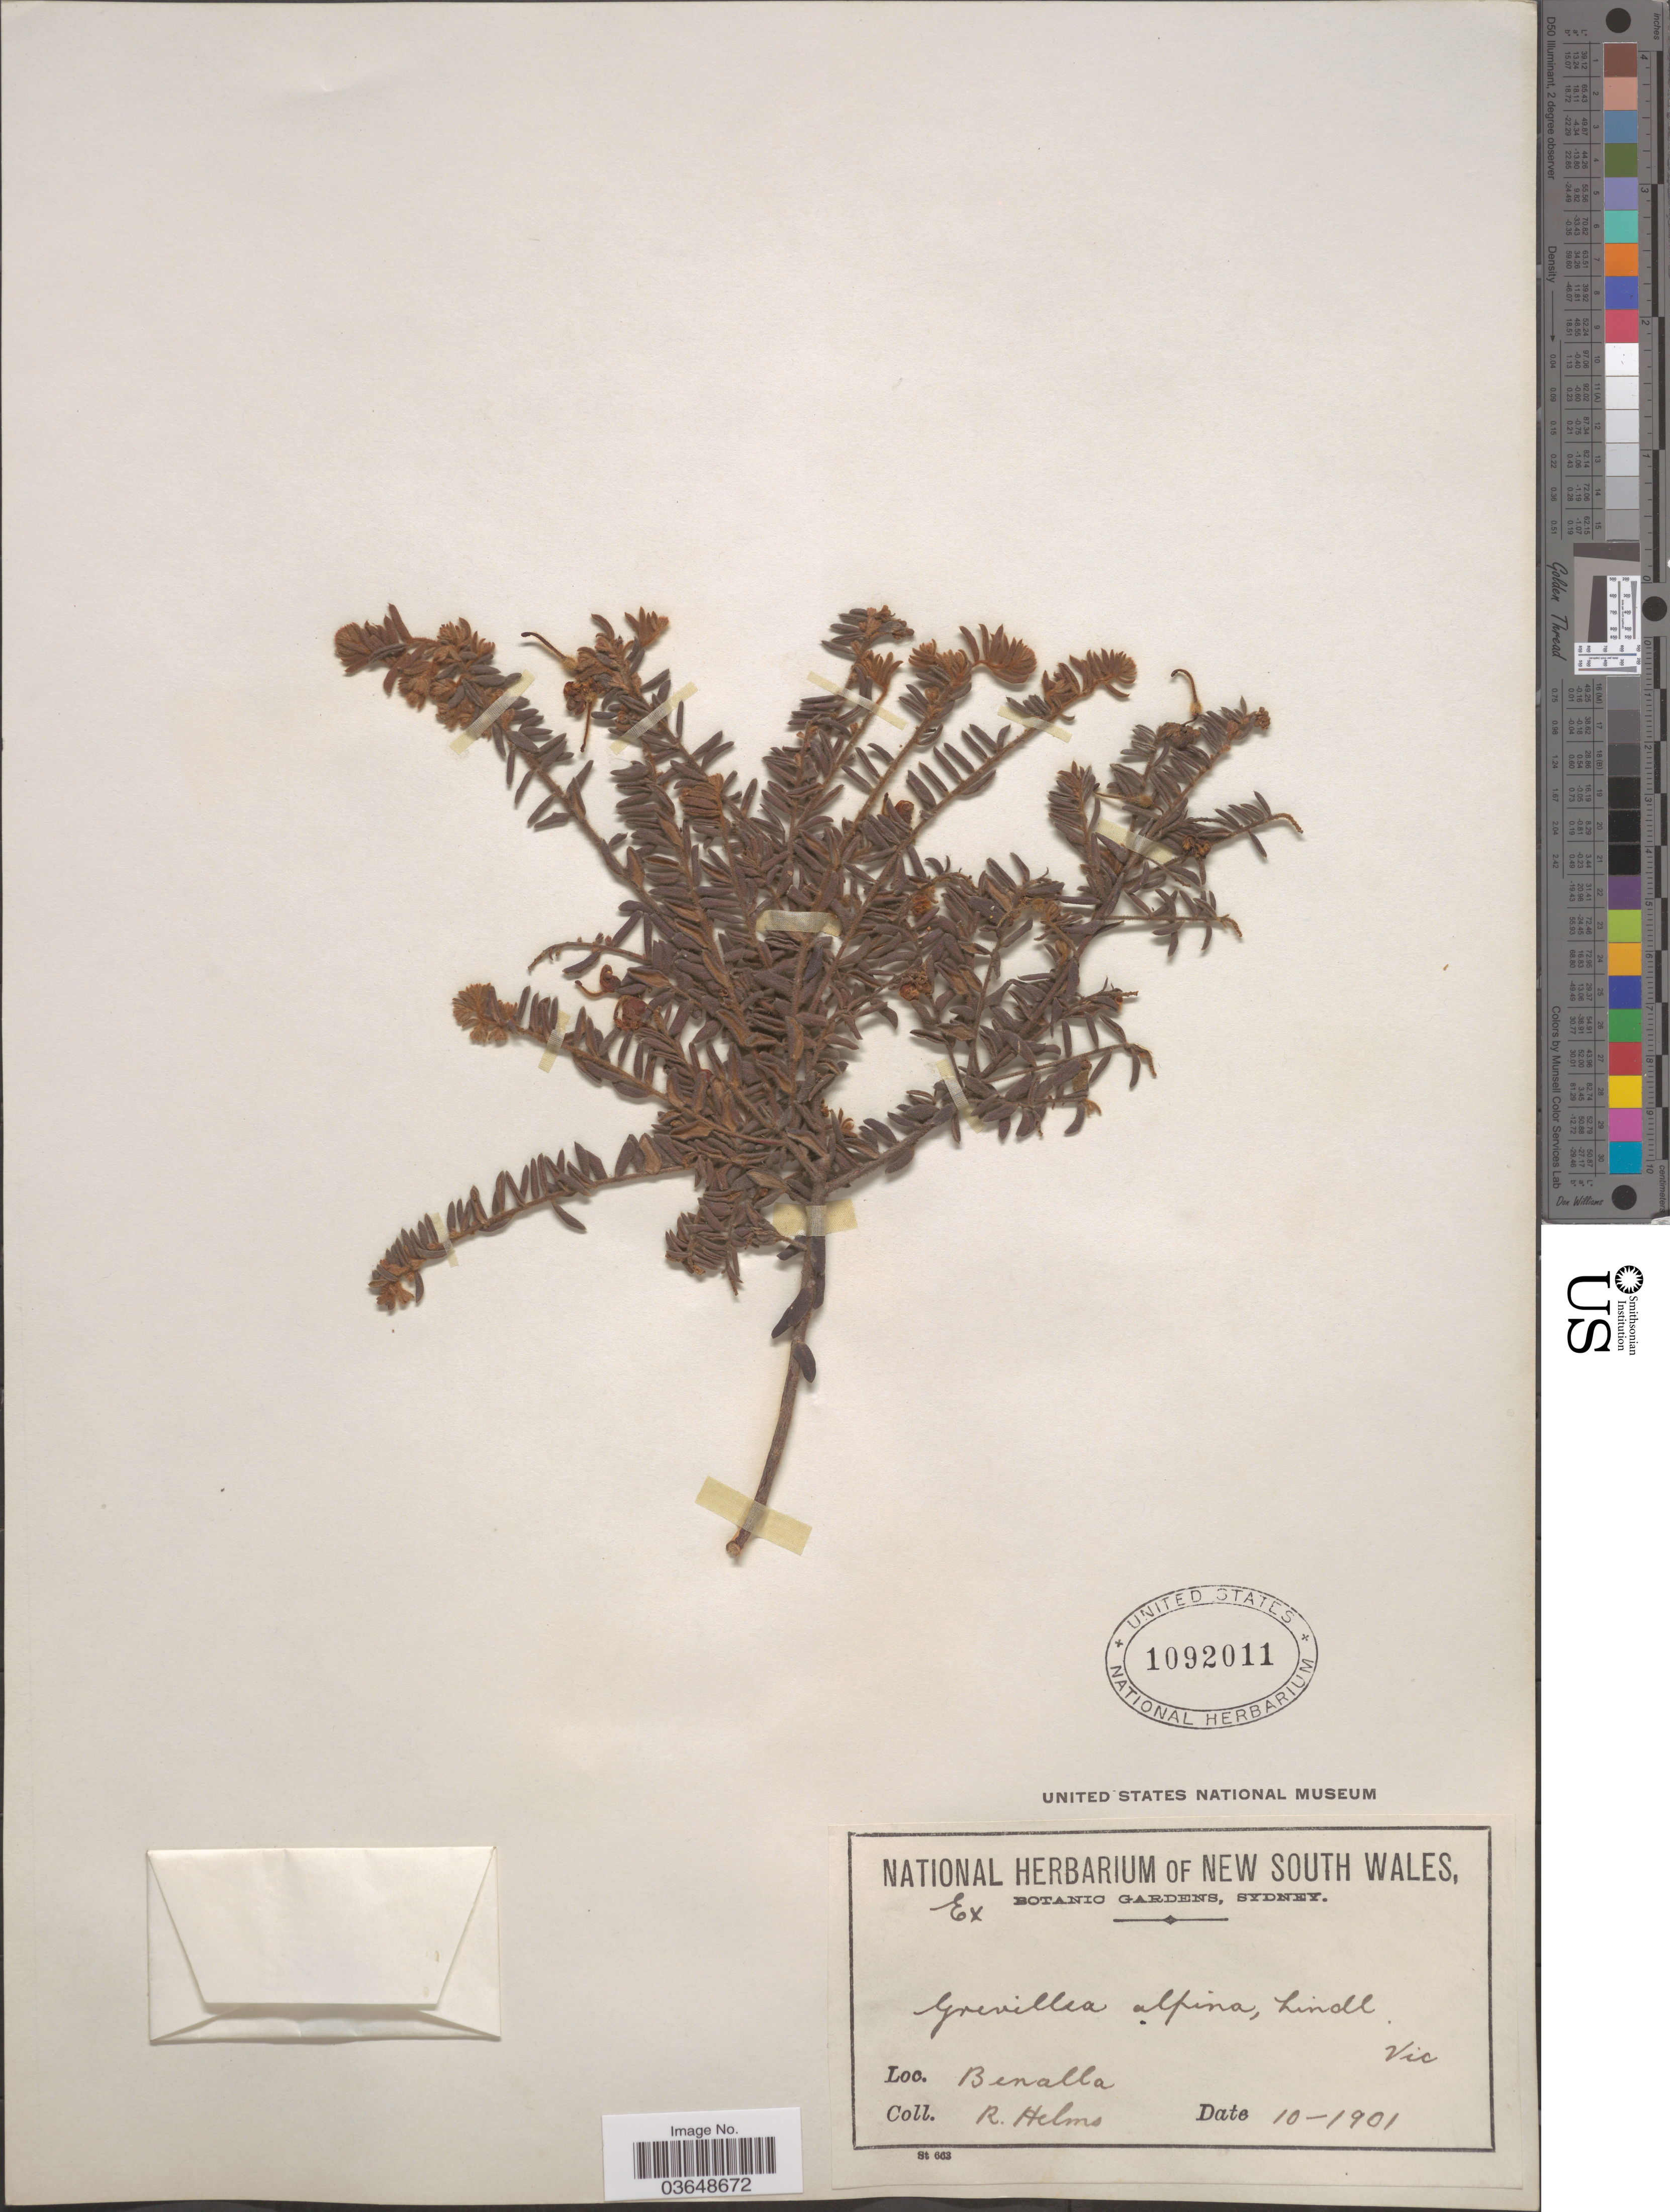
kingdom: Plantae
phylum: Tracheophyta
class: Magnoliopsida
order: Proteales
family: Proteaceae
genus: Grevillea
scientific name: Grevillea alpina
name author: Lindl.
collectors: R. Helms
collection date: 1901-10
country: Australia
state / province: New South Wales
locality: Benalla. Vic.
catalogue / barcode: US 1092011